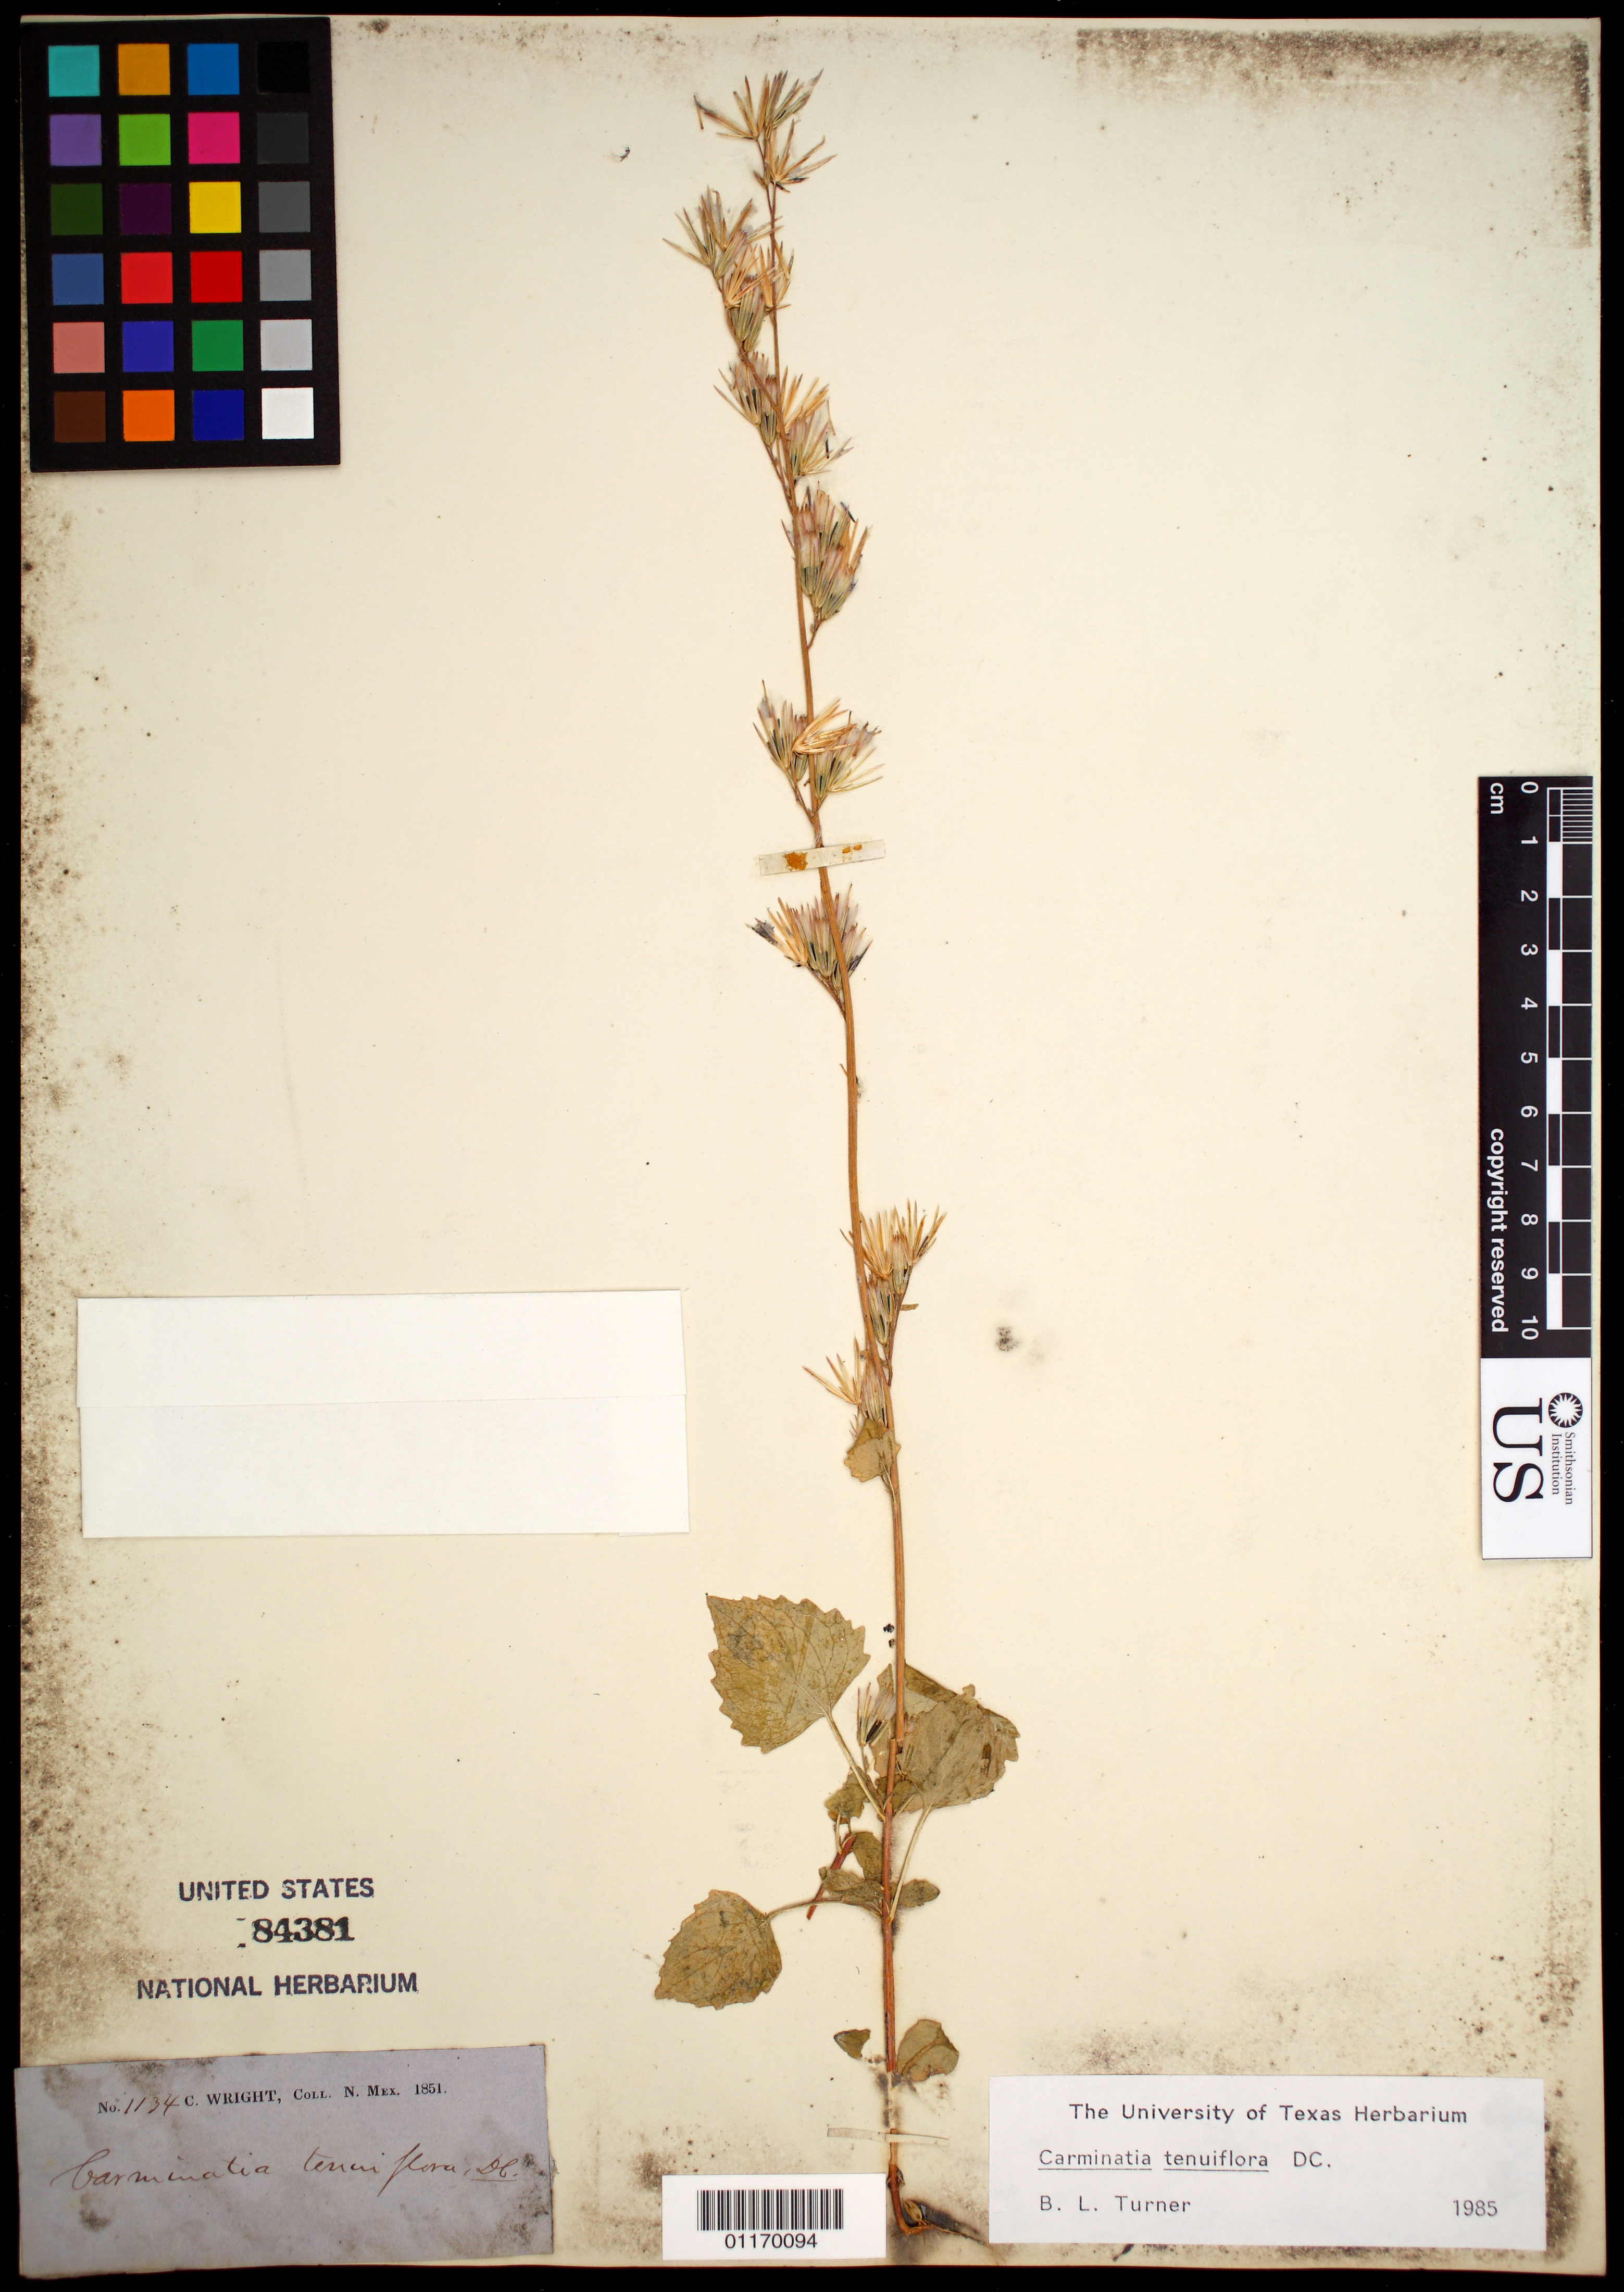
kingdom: Plantae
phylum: Tracheophyta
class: Magnoliopsida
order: Asterales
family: Asteraceae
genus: Carminatia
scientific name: Carminatia tenuiflora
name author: DC.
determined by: Turner, B. L.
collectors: C. Wright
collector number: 1134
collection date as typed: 1851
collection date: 1851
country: United States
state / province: New Mexico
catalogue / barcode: US 84381